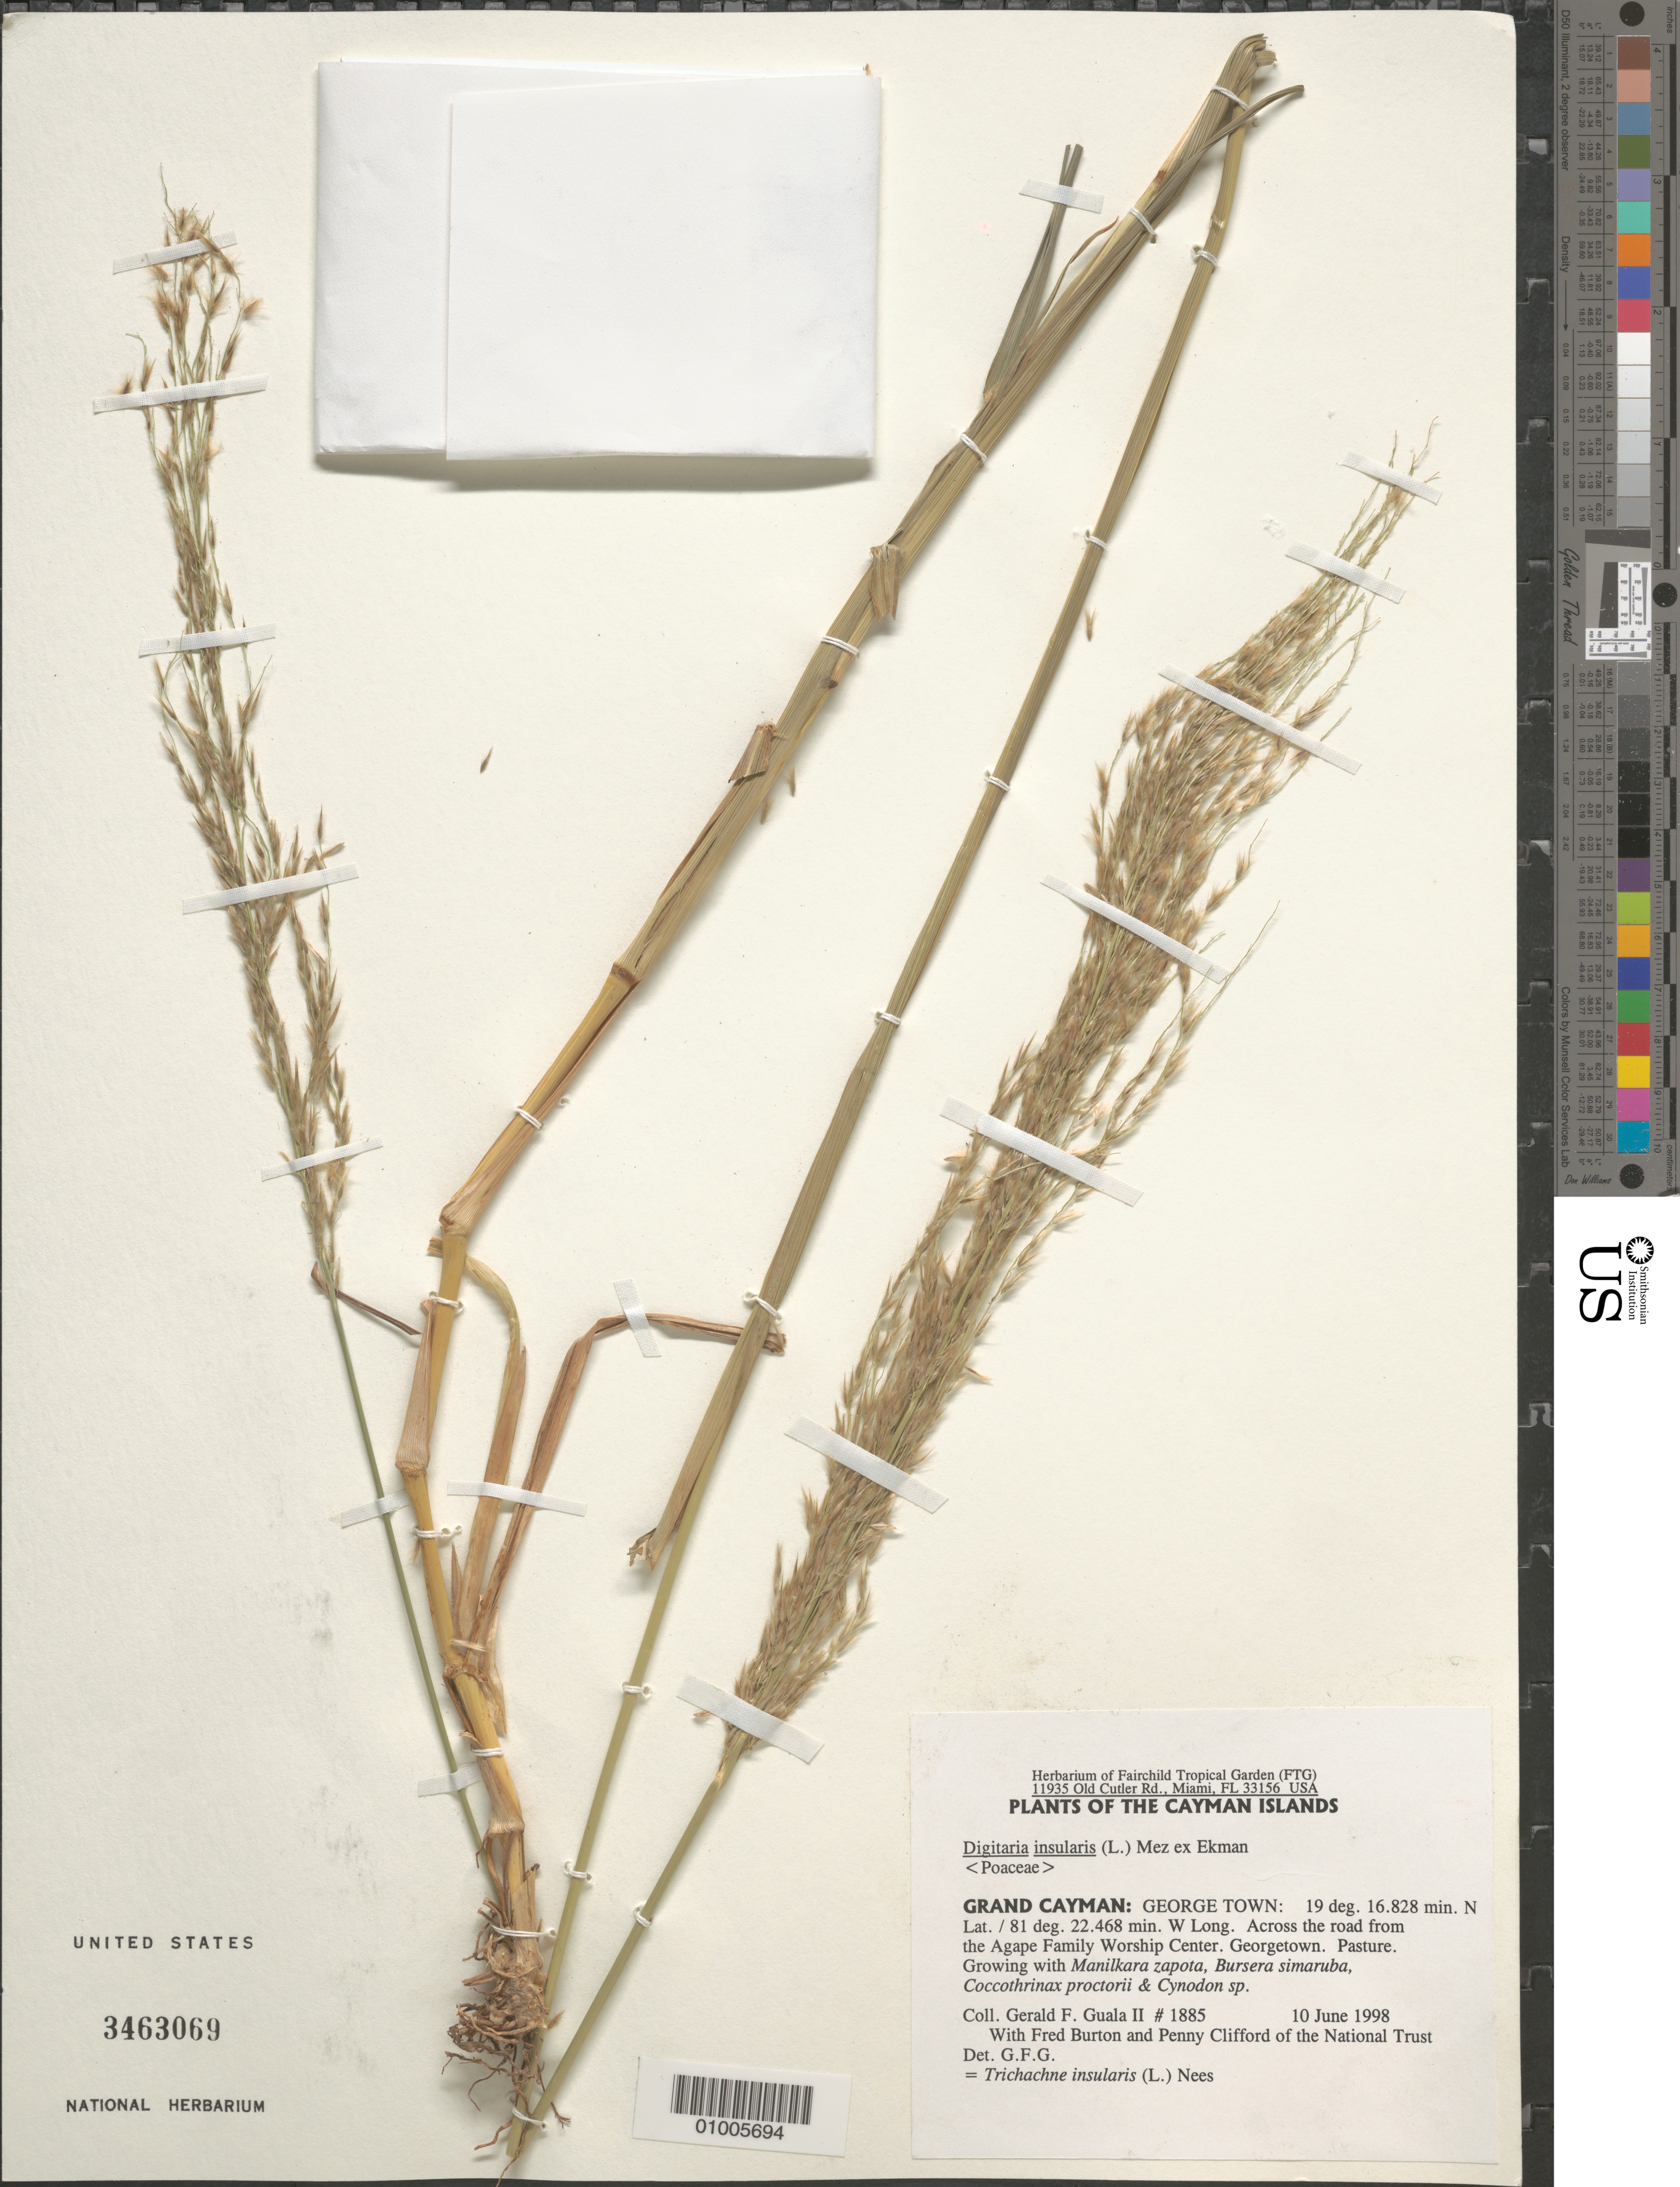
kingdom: Plantae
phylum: Tracheophyta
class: Liliopsida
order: Poales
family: Poaceae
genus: Digitaria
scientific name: Digitaria insularis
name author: (L.) Mez ex Ekman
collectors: G. Guala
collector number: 1885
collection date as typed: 10 Jun 1998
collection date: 1998-06-10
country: Cayman Islands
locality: Across the road from the Agape Family Worship Center.George Town. Pasture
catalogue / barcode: US 3463069